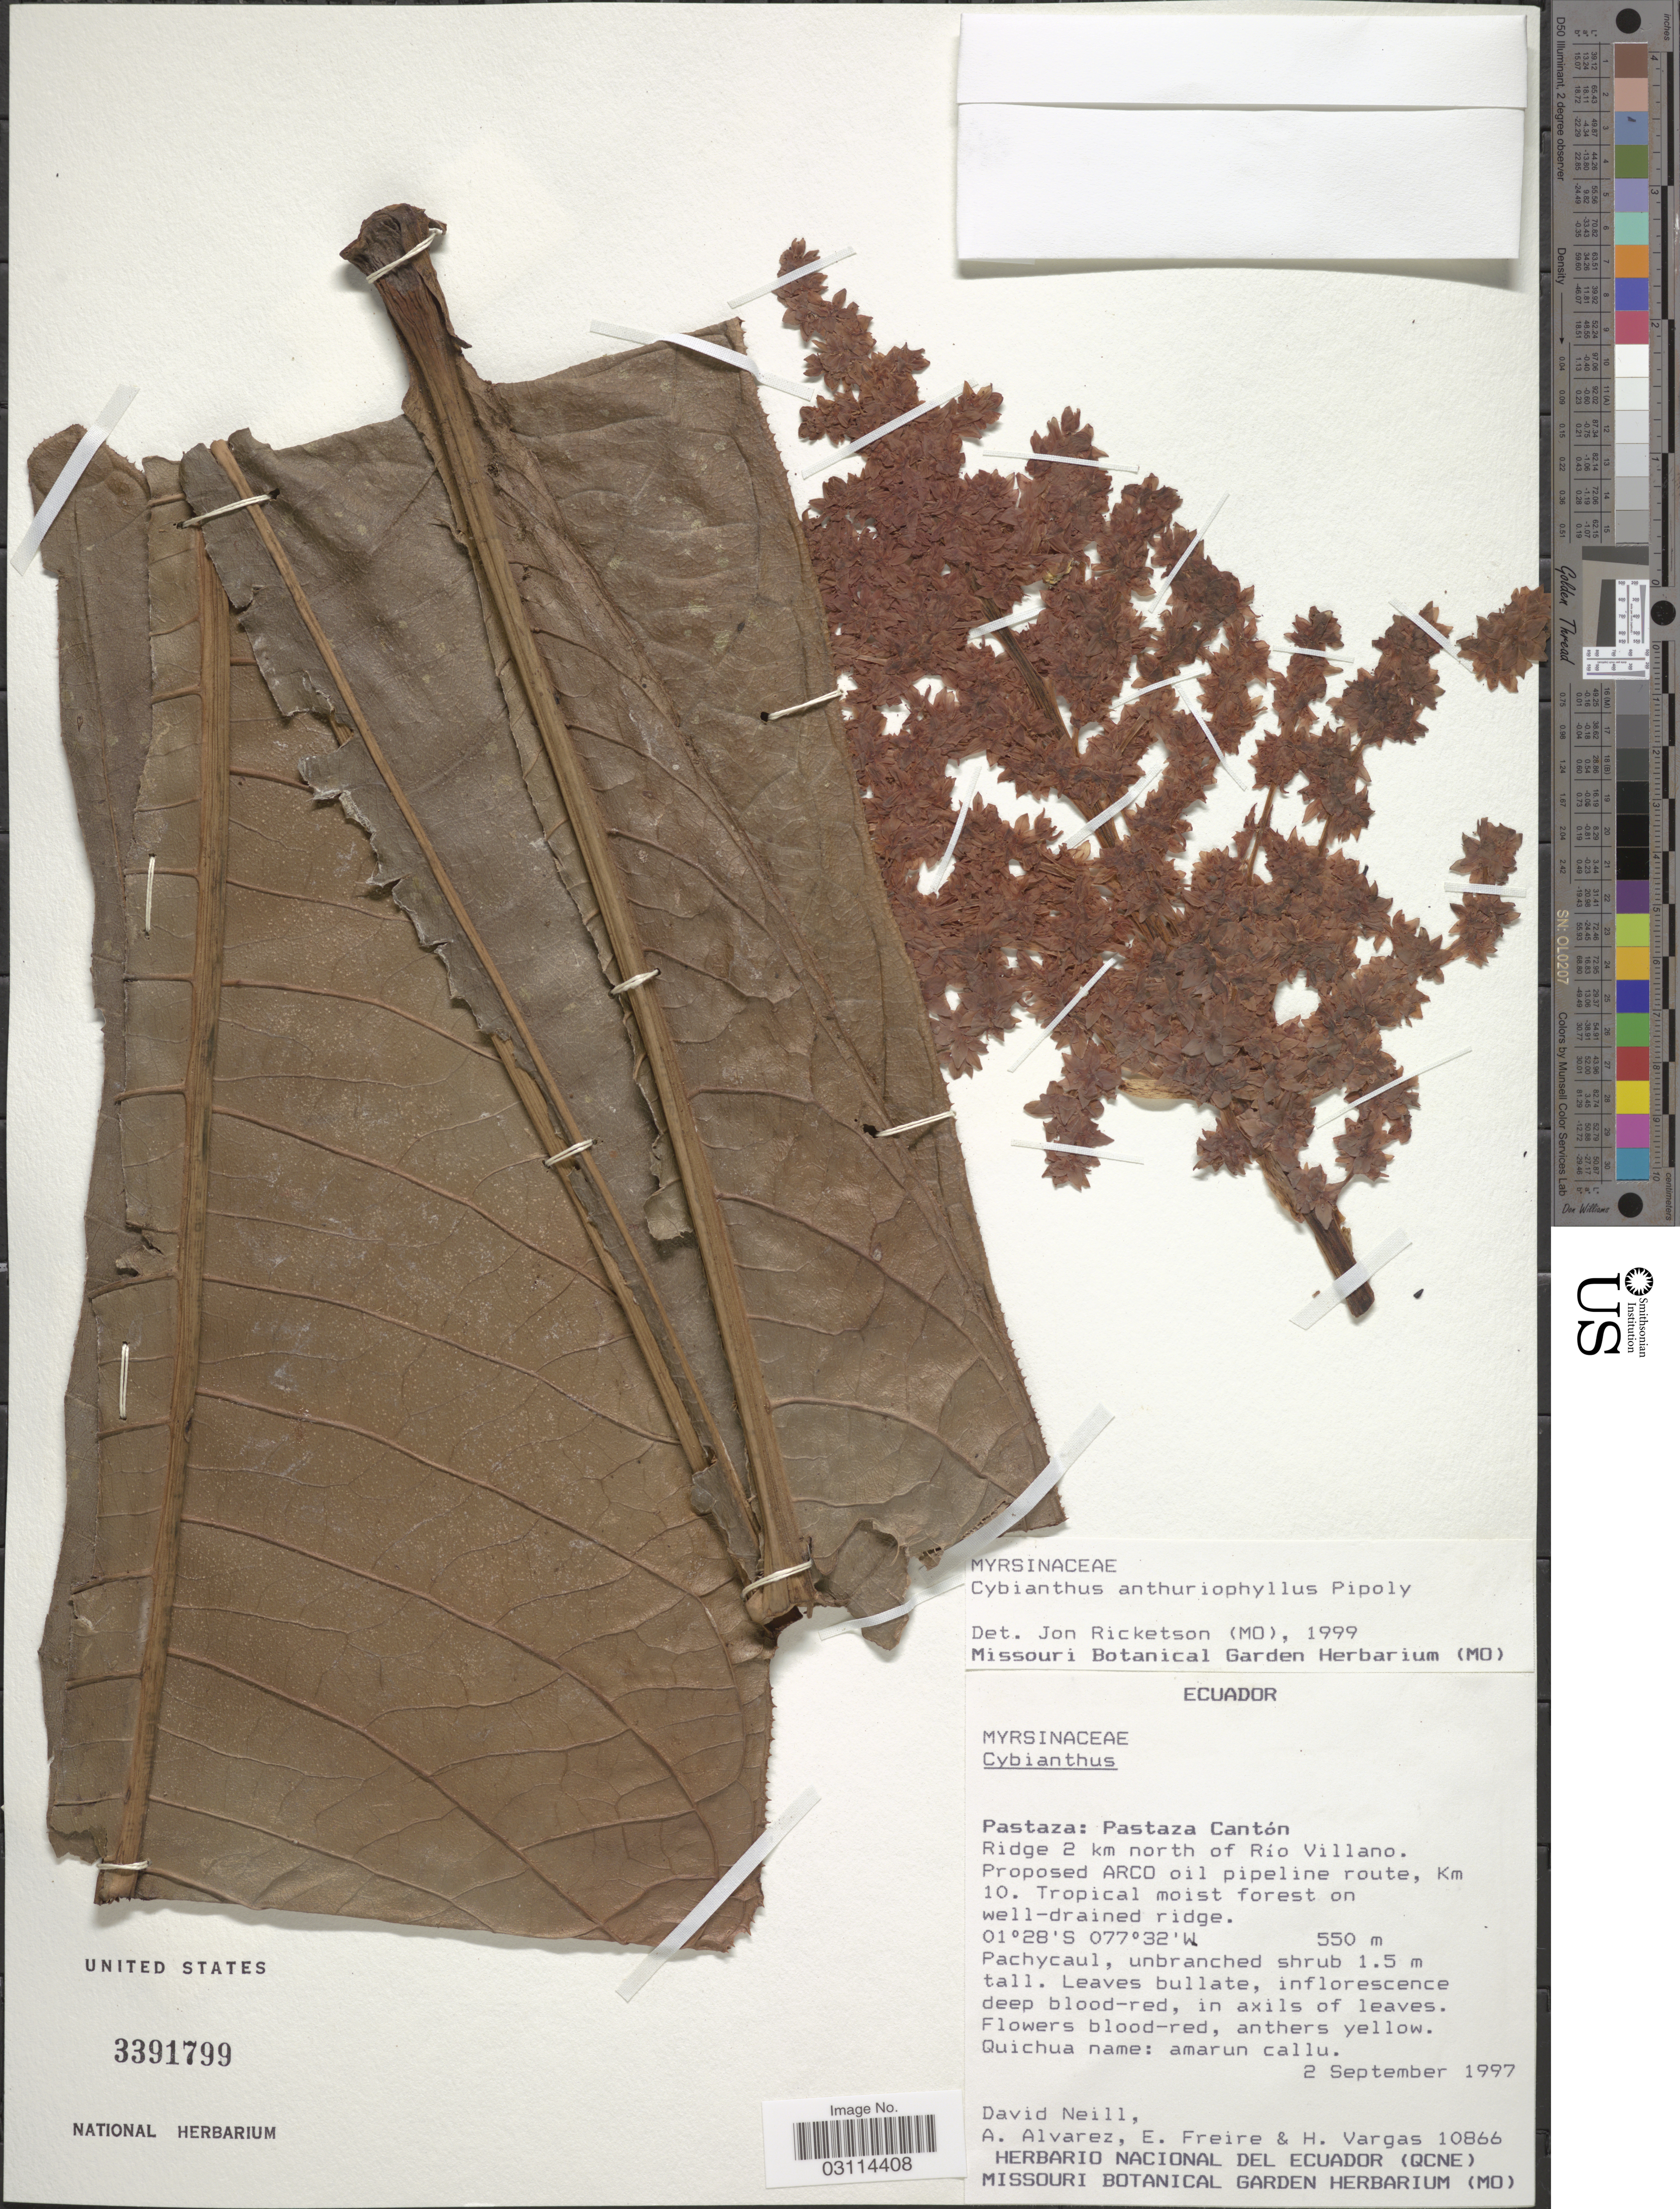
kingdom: Plantae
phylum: Tracheophyta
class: Magnoliopsida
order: Ericales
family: Primulaceae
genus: Cybianthus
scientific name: Cybianthus anthuriophyllus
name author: Pipoly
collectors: D. A. Neill, A. Alvarez, E. Freire & H. Vargas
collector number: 10866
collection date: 1997-09-02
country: Ecuador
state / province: Pastaza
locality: Pastaza Cantón. Ridge 2 km north of Río Villano. Proposed ARCO oil pipeline route, Km 10. Tropical moist forest on well-drained ridge.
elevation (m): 550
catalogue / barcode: US 3391799